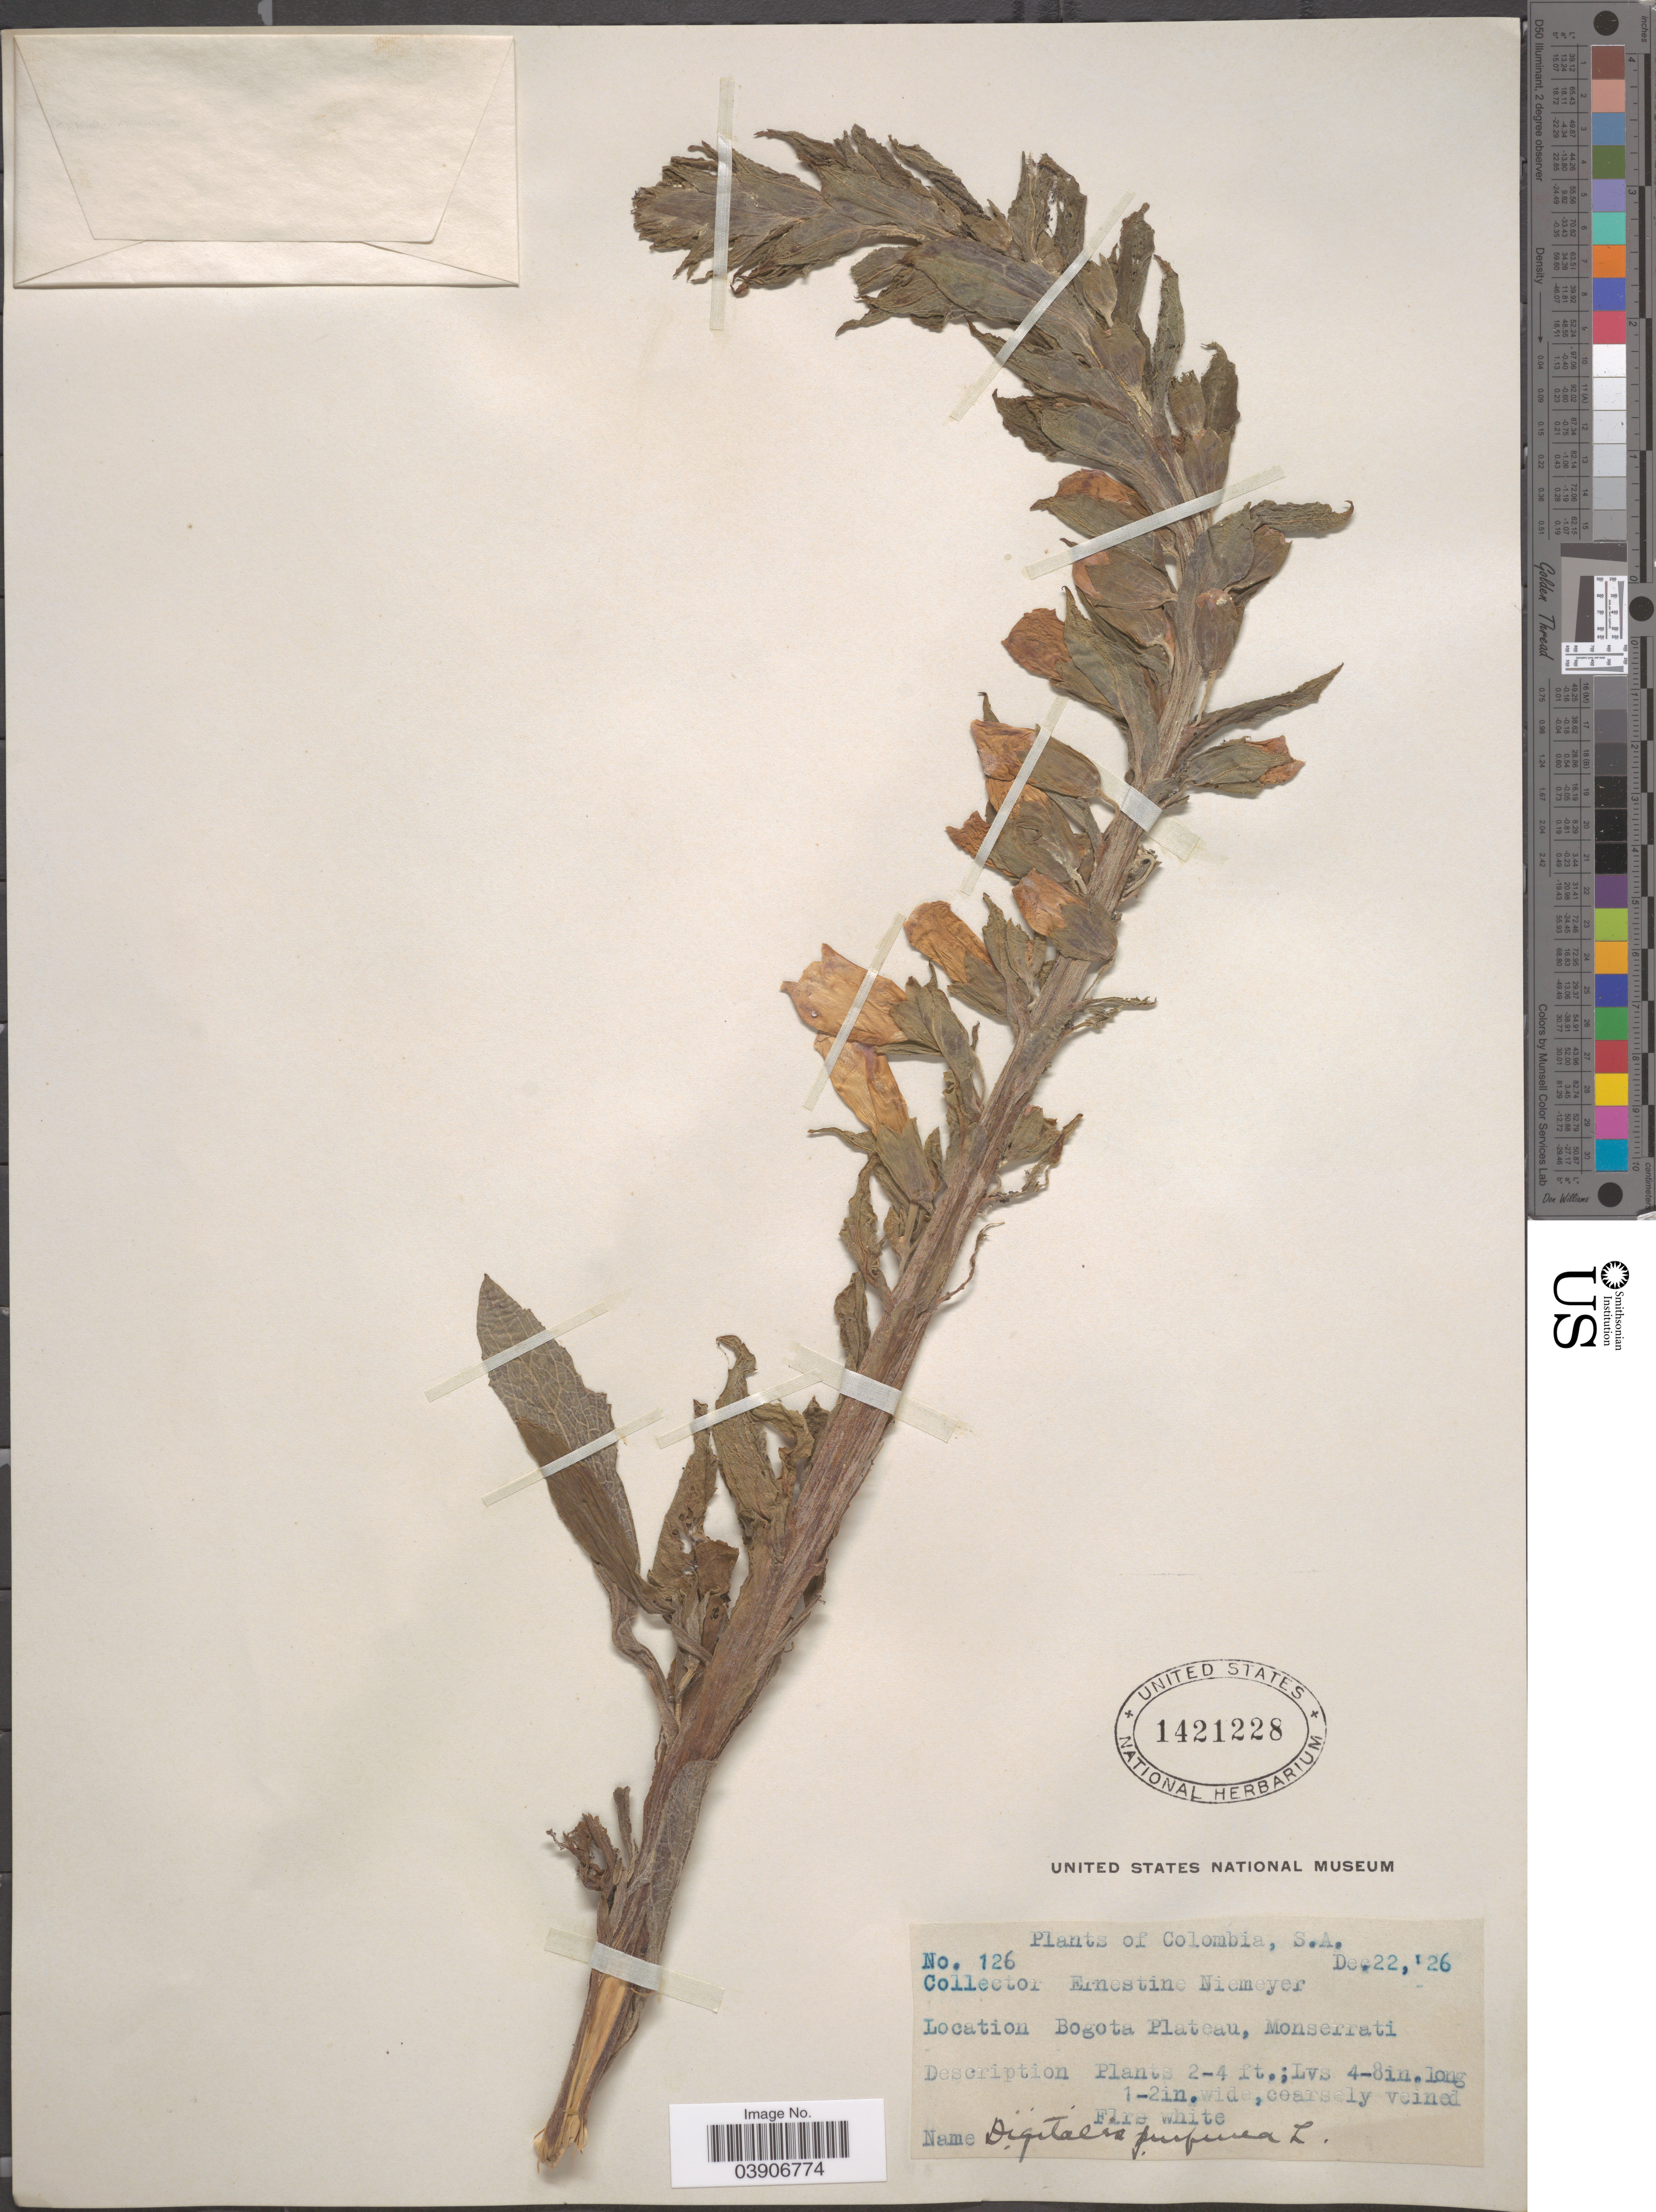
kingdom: Plantae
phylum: Tracheophyta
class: Magnoliopsida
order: Lamiales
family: Plantaginaceae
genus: Digitalis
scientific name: Digitalis purpurea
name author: L.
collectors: E. H. Niemeyer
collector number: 126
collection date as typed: Transcribed d/m/y: 22/12/26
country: Colombia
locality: Bogota Plateau, Monserrati.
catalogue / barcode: US 1421228